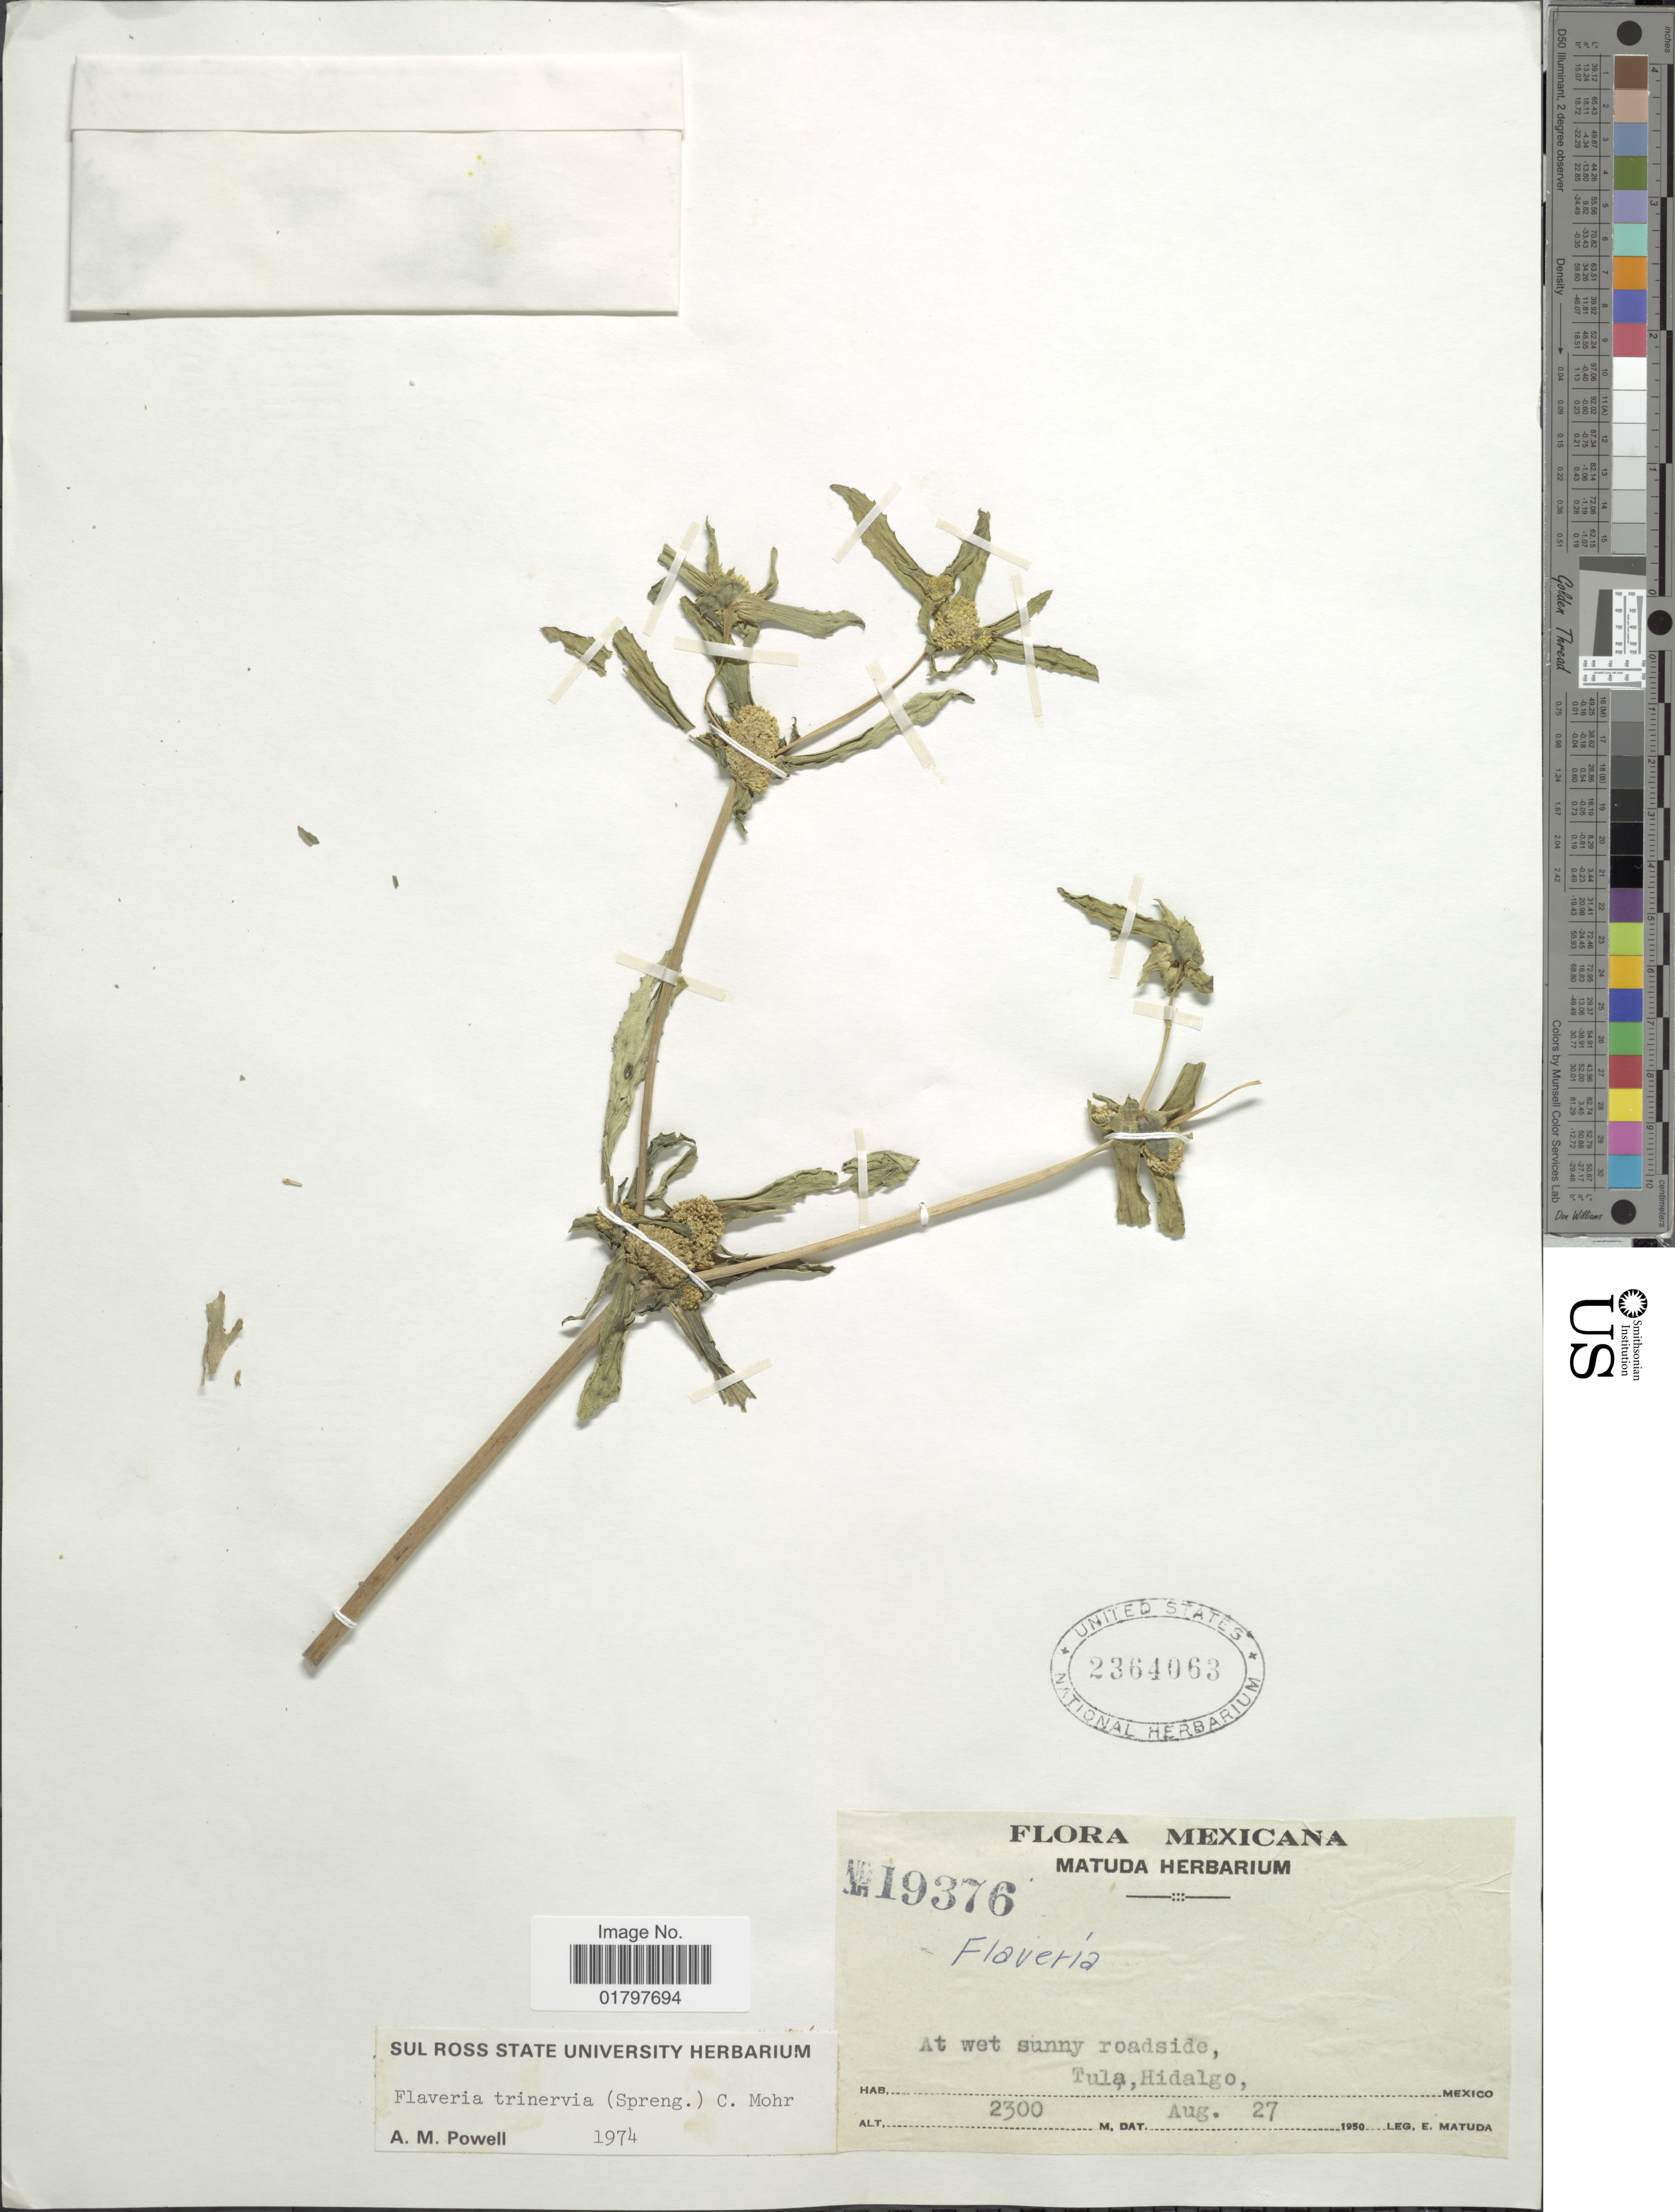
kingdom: Plantae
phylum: Tracheophyta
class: Magnoliopsida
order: Asterales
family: Asteraceae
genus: Flaveria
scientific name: Flaveria trinervia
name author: (Spreng.) C. Mohr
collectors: E. Matuda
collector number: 19376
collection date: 1950-08-27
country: Mexico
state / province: Hidalgo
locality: At wet sunny roadside, Tula, Hidalgo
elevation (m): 2300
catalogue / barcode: US 2364063